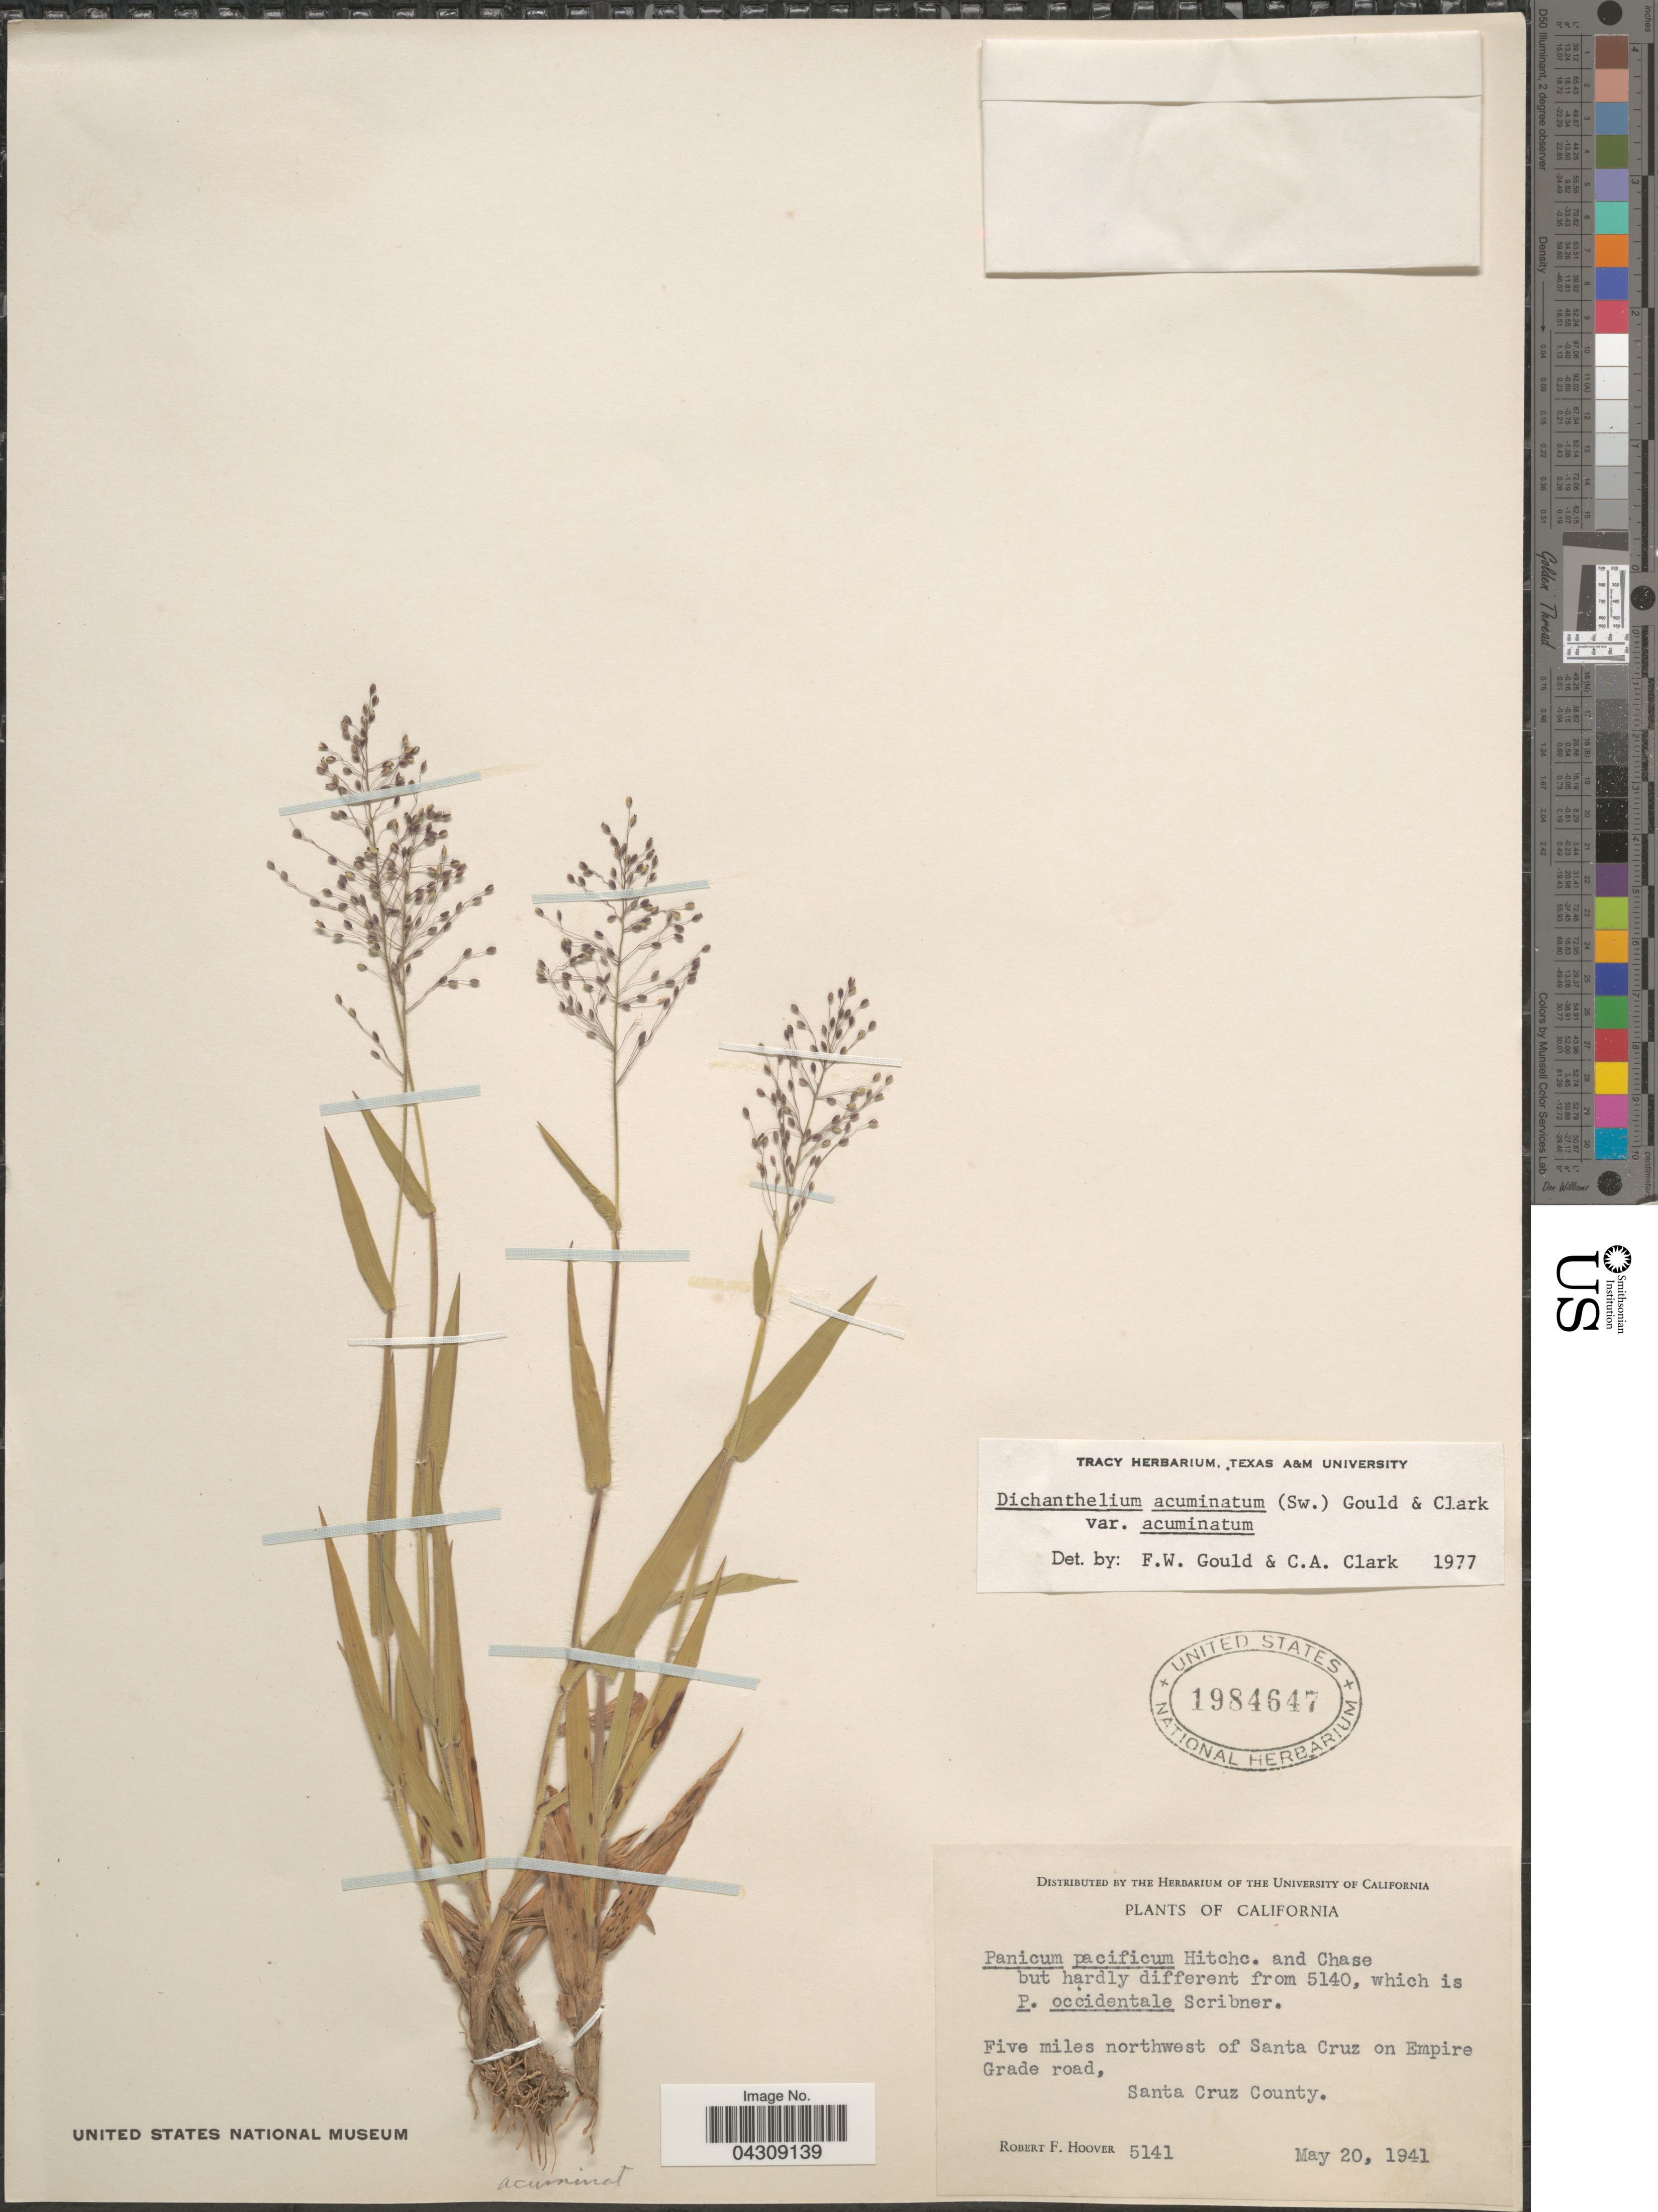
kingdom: Plantae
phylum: Tracheophyta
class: Liliopsida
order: Poales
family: Poaceae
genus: Dichanthelium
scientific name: Dichanthelium acuminatum var. acuminatum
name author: (Sw.) Gould & C.A. Clark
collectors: R. F. Hoover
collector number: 5141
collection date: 1941-05-20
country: United States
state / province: California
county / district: Santa Cruz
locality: Five miles northwest of Santa Cruz on Empire Grade road, Santa Cruz County.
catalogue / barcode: US 1984647